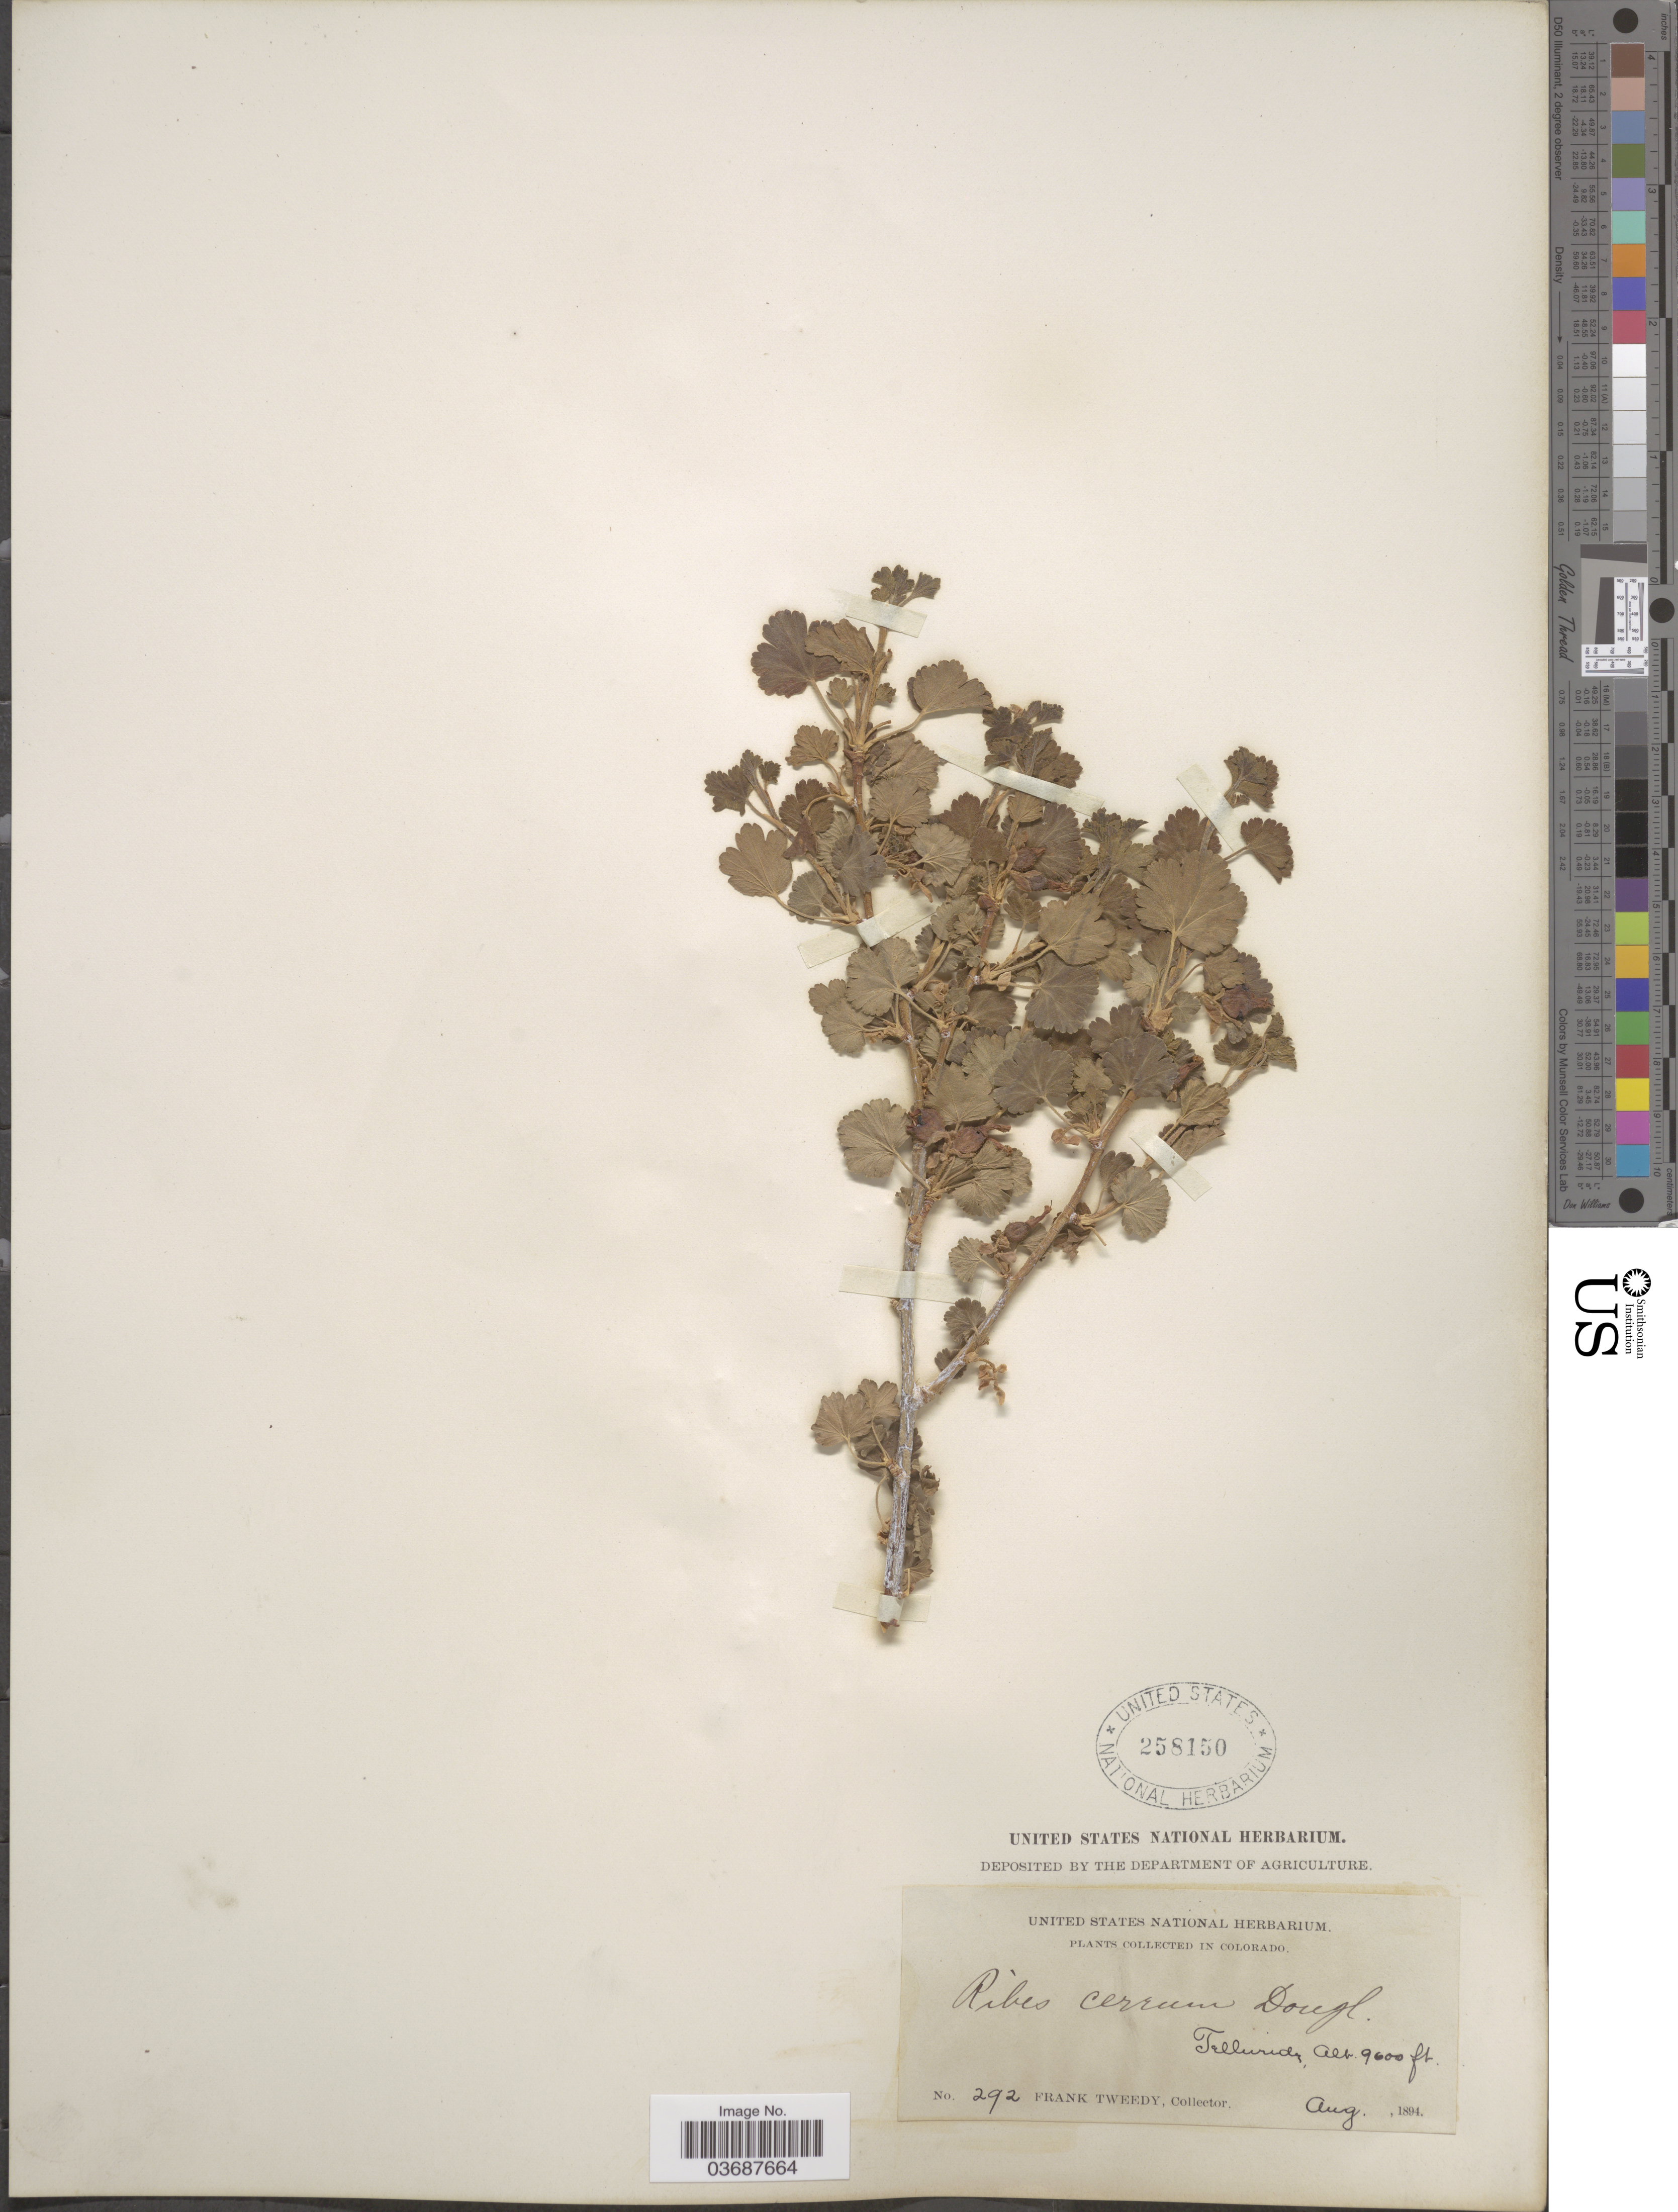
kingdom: Plantae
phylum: Tracheophyta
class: Magnoliopsida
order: Saxifragales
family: Grossulariaceae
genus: Ribes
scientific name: Ribes inebrians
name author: Lindl.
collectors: F. Tweedy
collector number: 292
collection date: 1894-08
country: United States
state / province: Colorado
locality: Telluride.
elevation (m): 2926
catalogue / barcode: US 258150